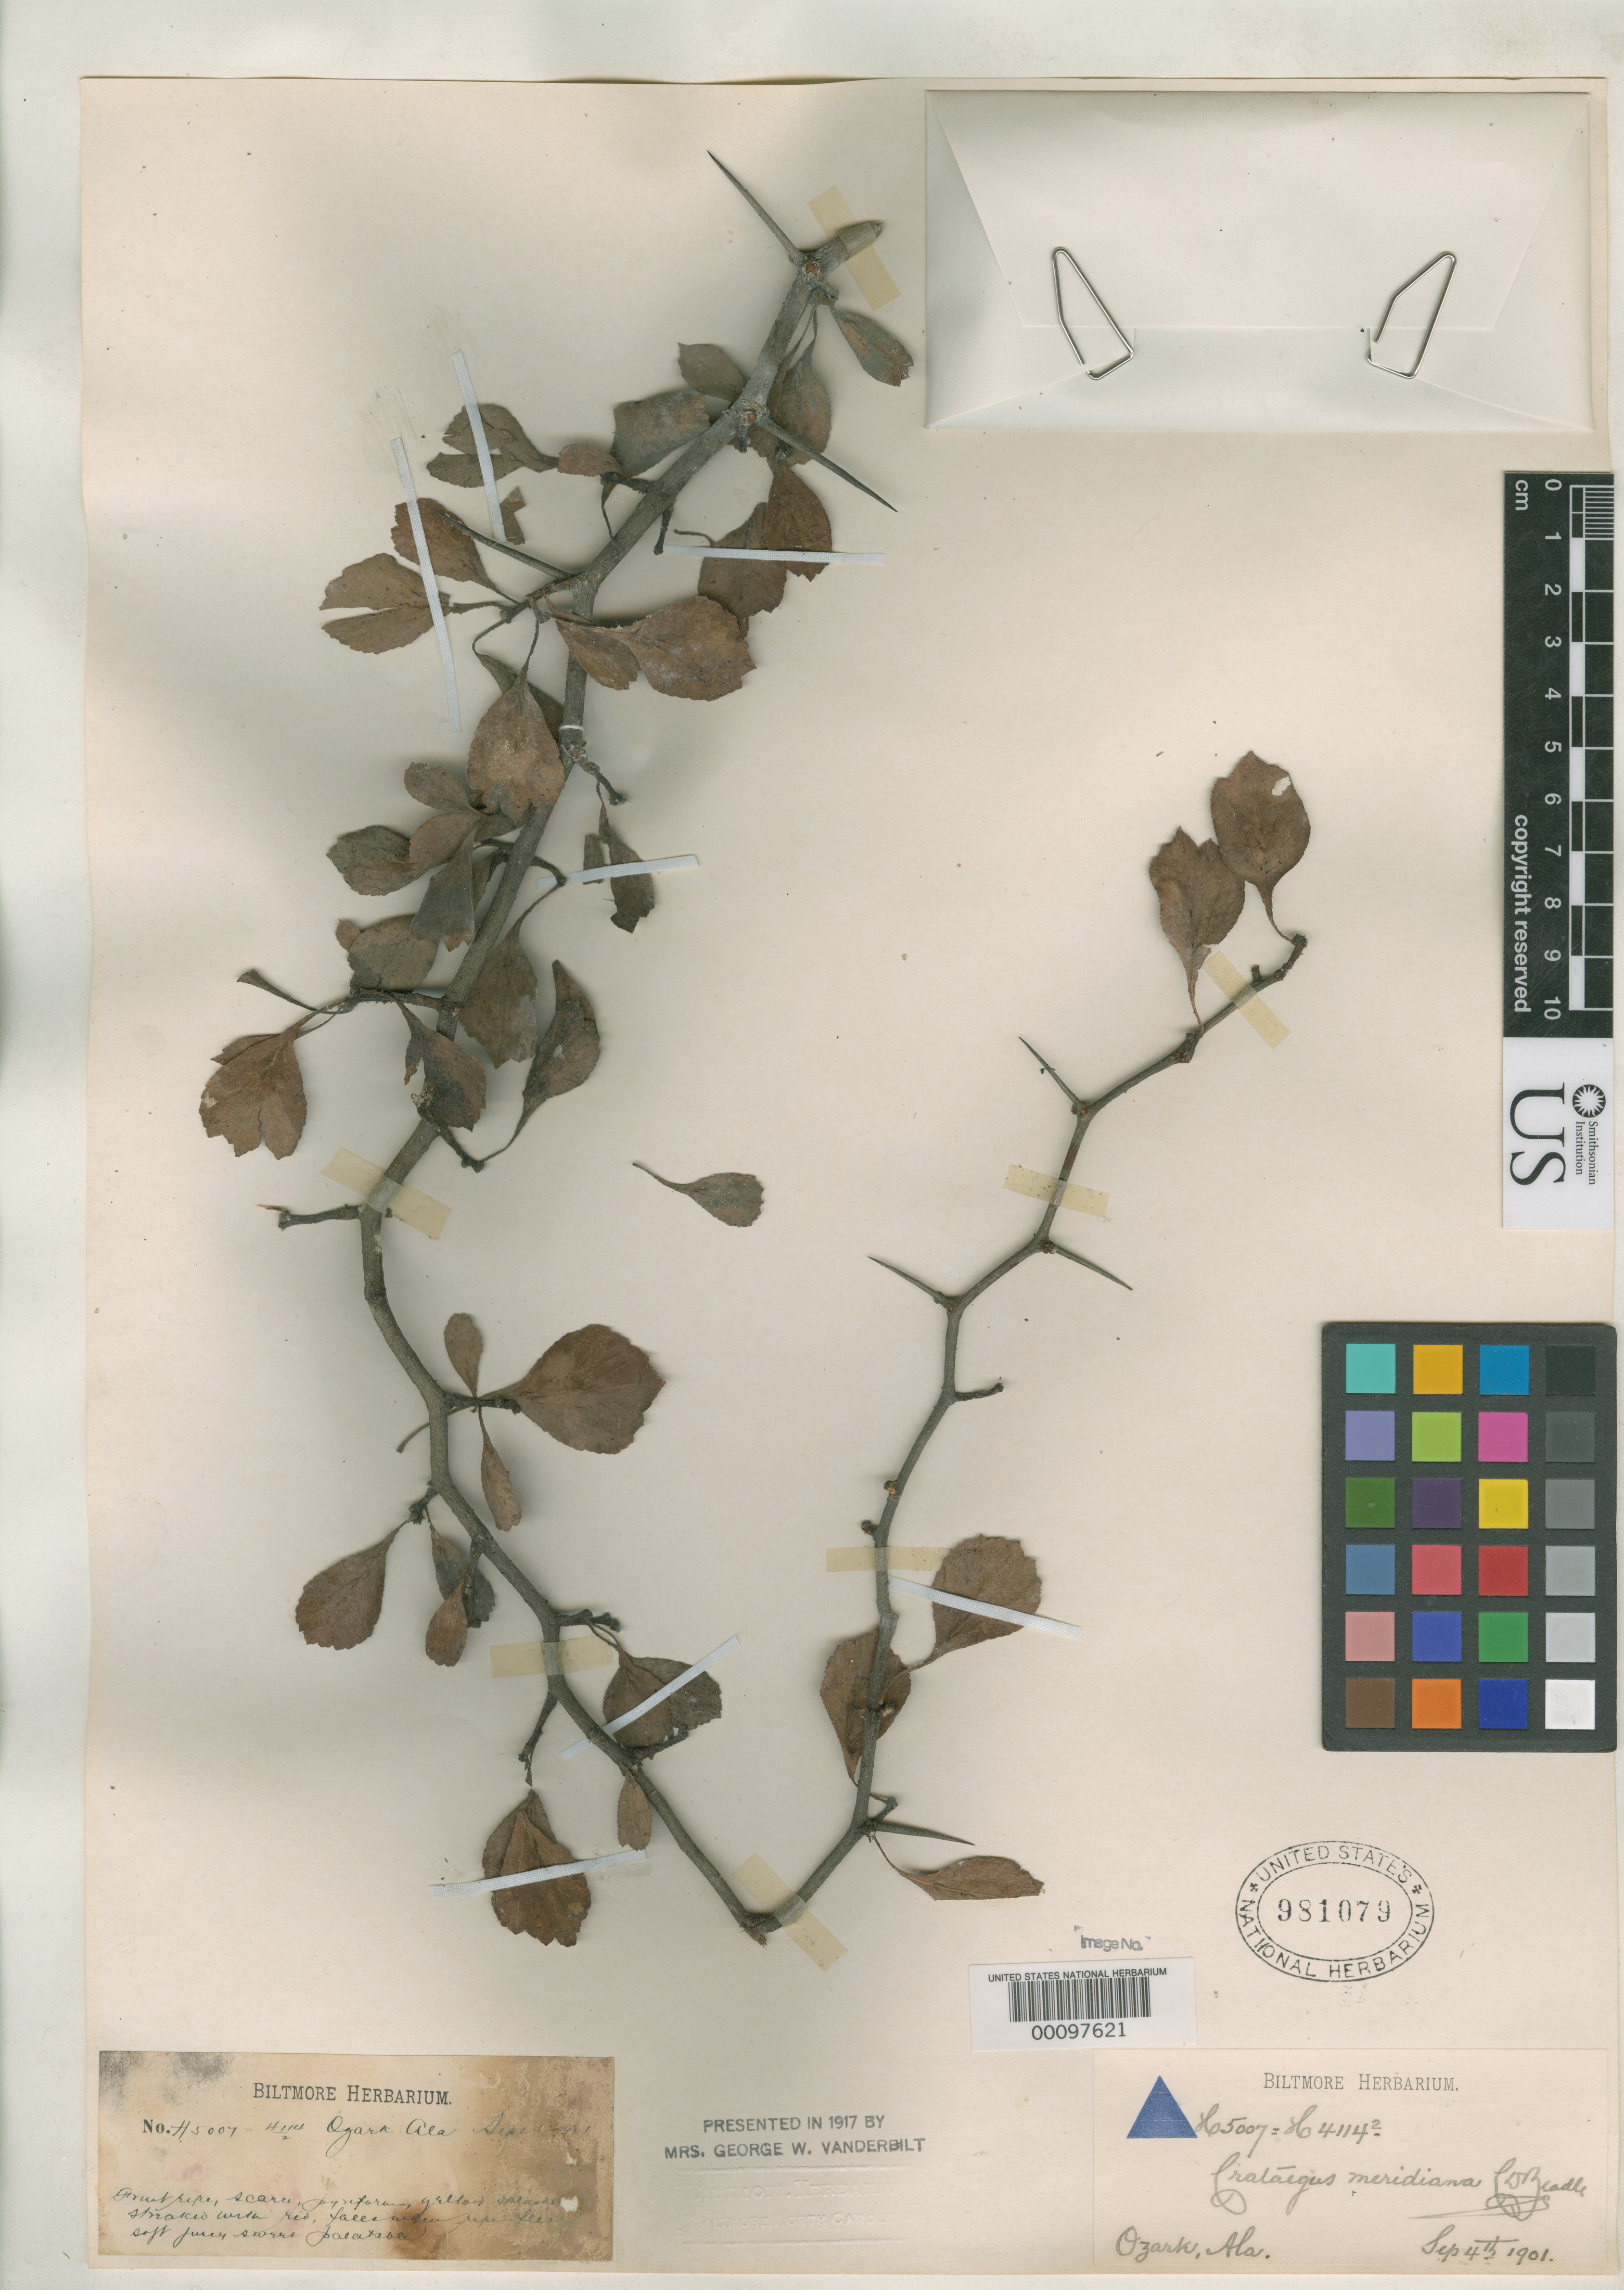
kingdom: Plantae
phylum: Tracheophyta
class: Magnoliopsida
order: Rosales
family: Rosaceae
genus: Crataegus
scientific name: Crataegus meridiana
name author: Beadle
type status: Syntype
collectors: ex herb. Biltmore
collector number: H 5007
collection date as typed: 04 Sep 1901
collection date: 1901-09-04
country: United States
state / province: Alabama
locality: Ozark.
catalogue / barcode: US 981079